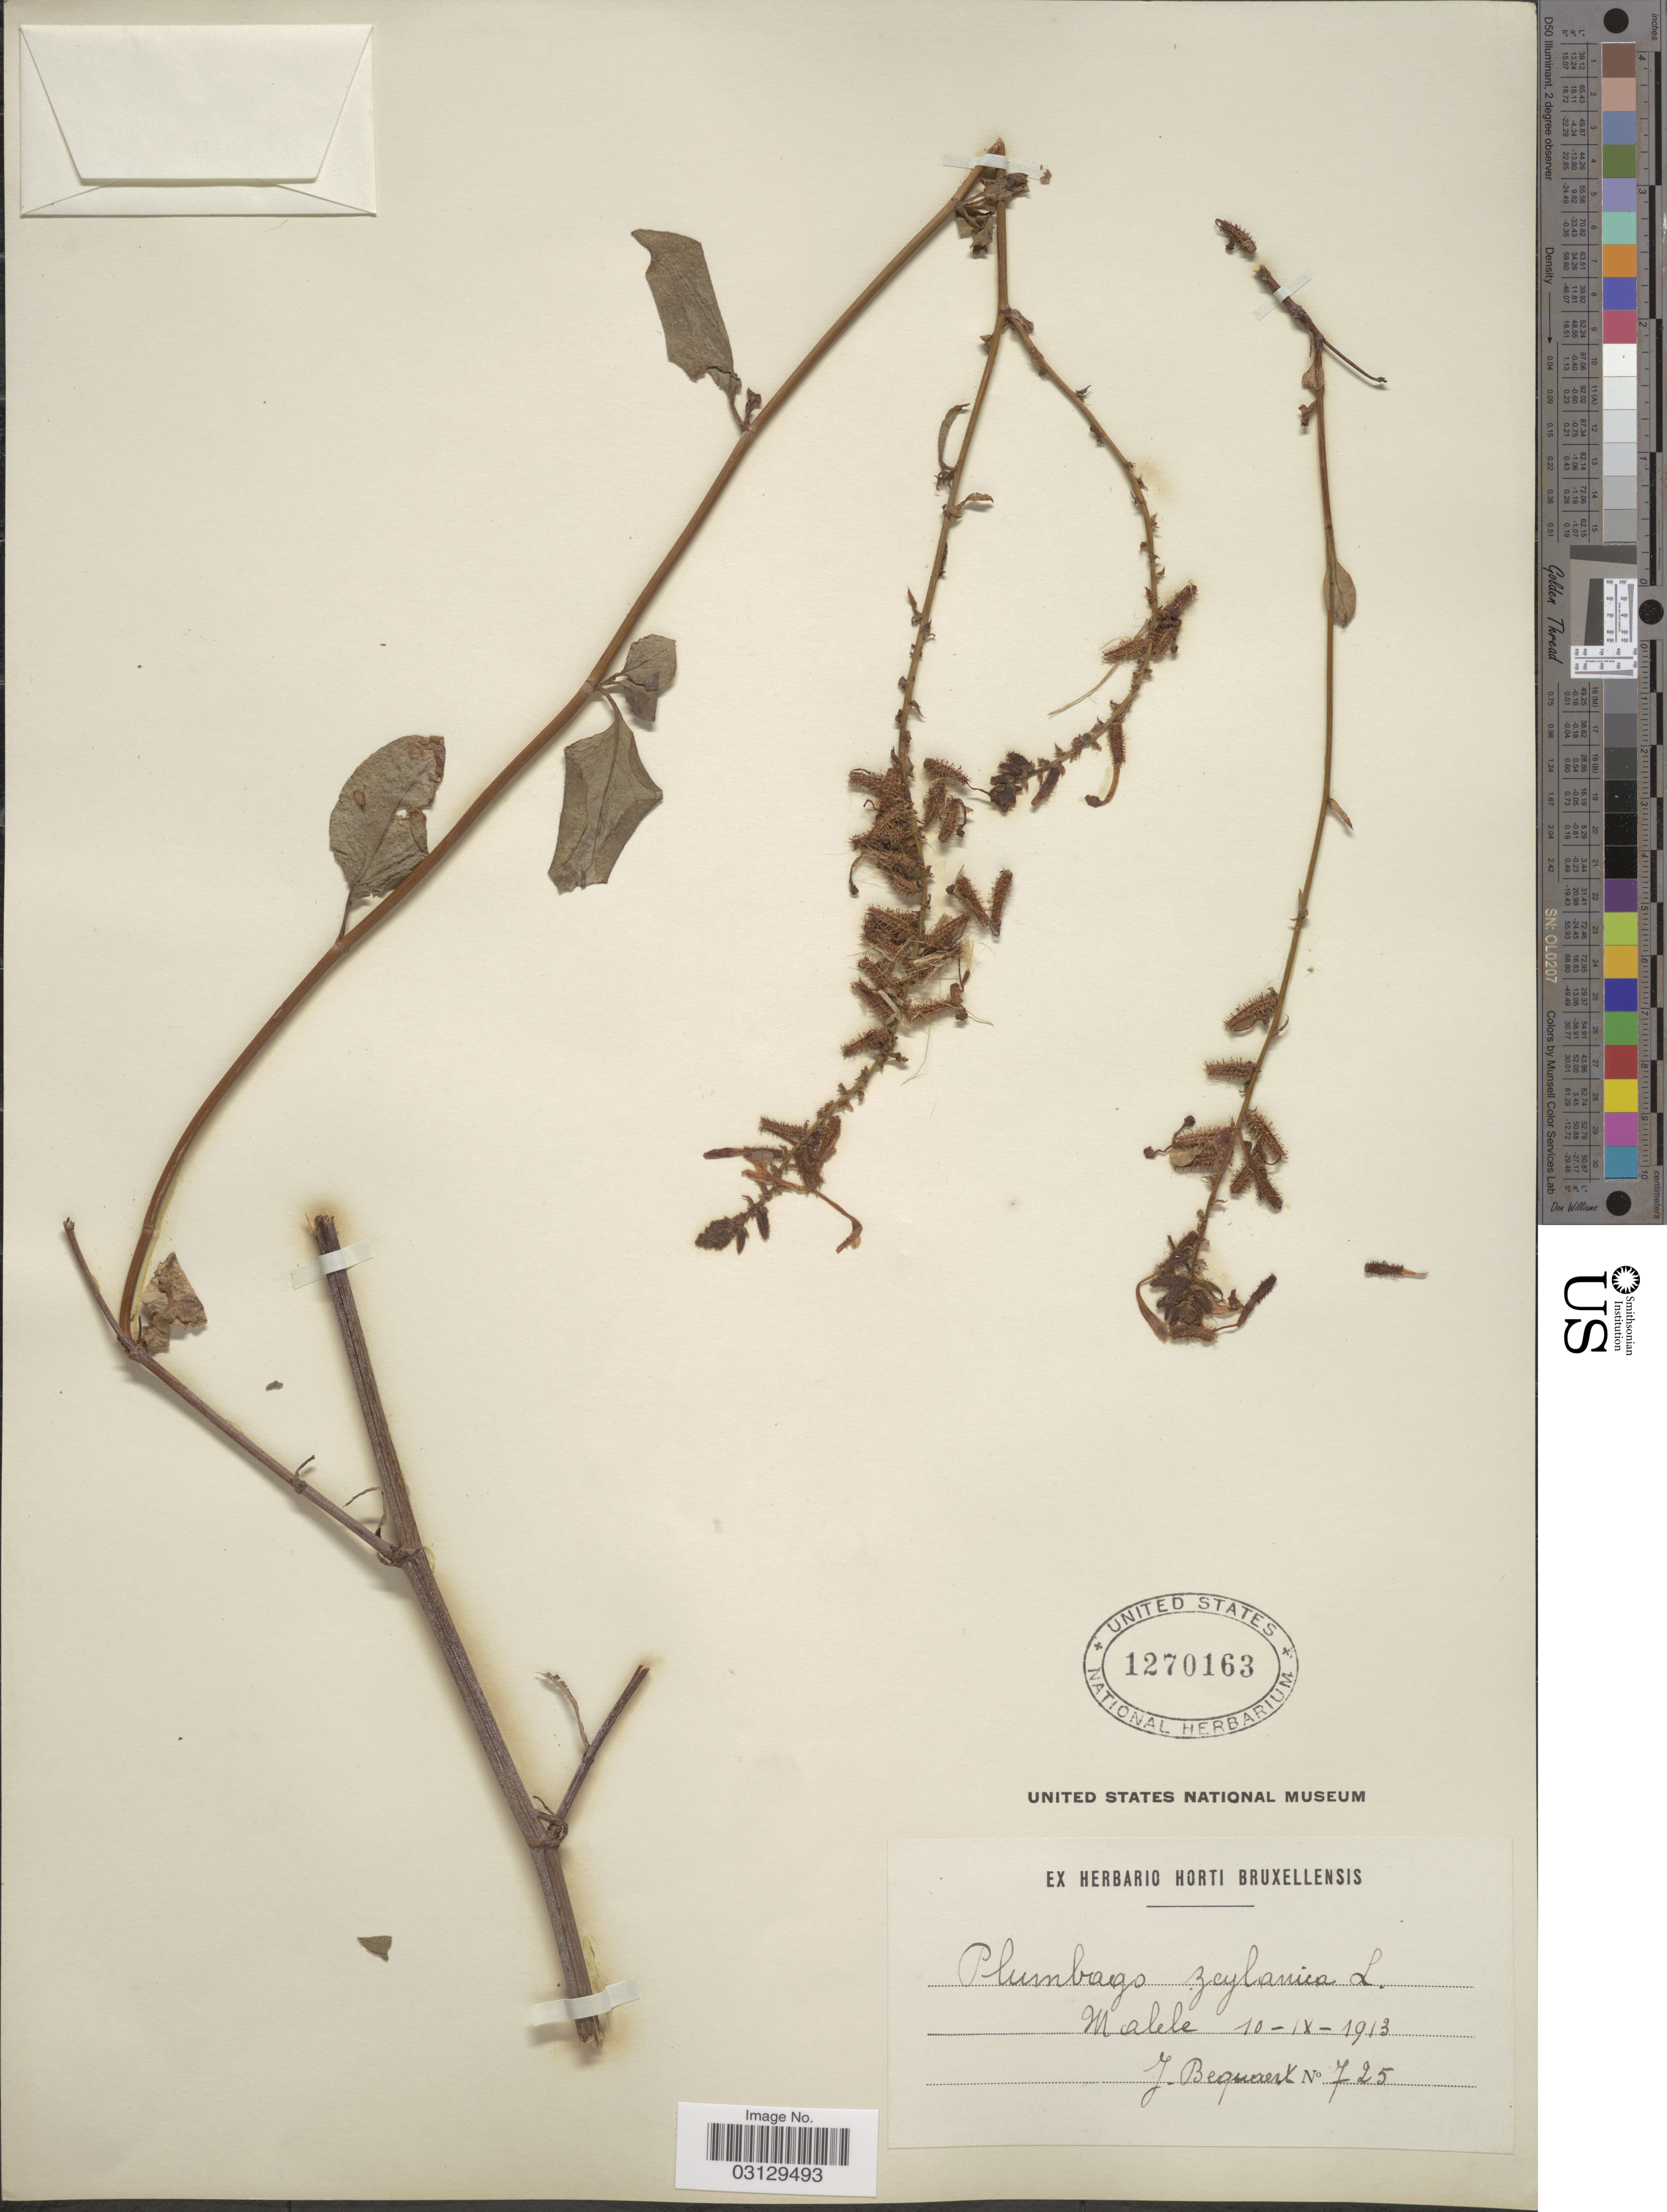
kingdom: Plantae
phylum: Tracheophyta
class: Magnoliopsida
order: Caryophyllales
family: Plumbaginaceae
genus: Plumbago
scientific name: Plumbago zeylanica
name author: L.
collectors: J. Bequaert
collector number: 725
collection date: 1913-09-10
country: Congo, Democratic Republic of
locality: Malele.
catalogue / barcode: US 1270163